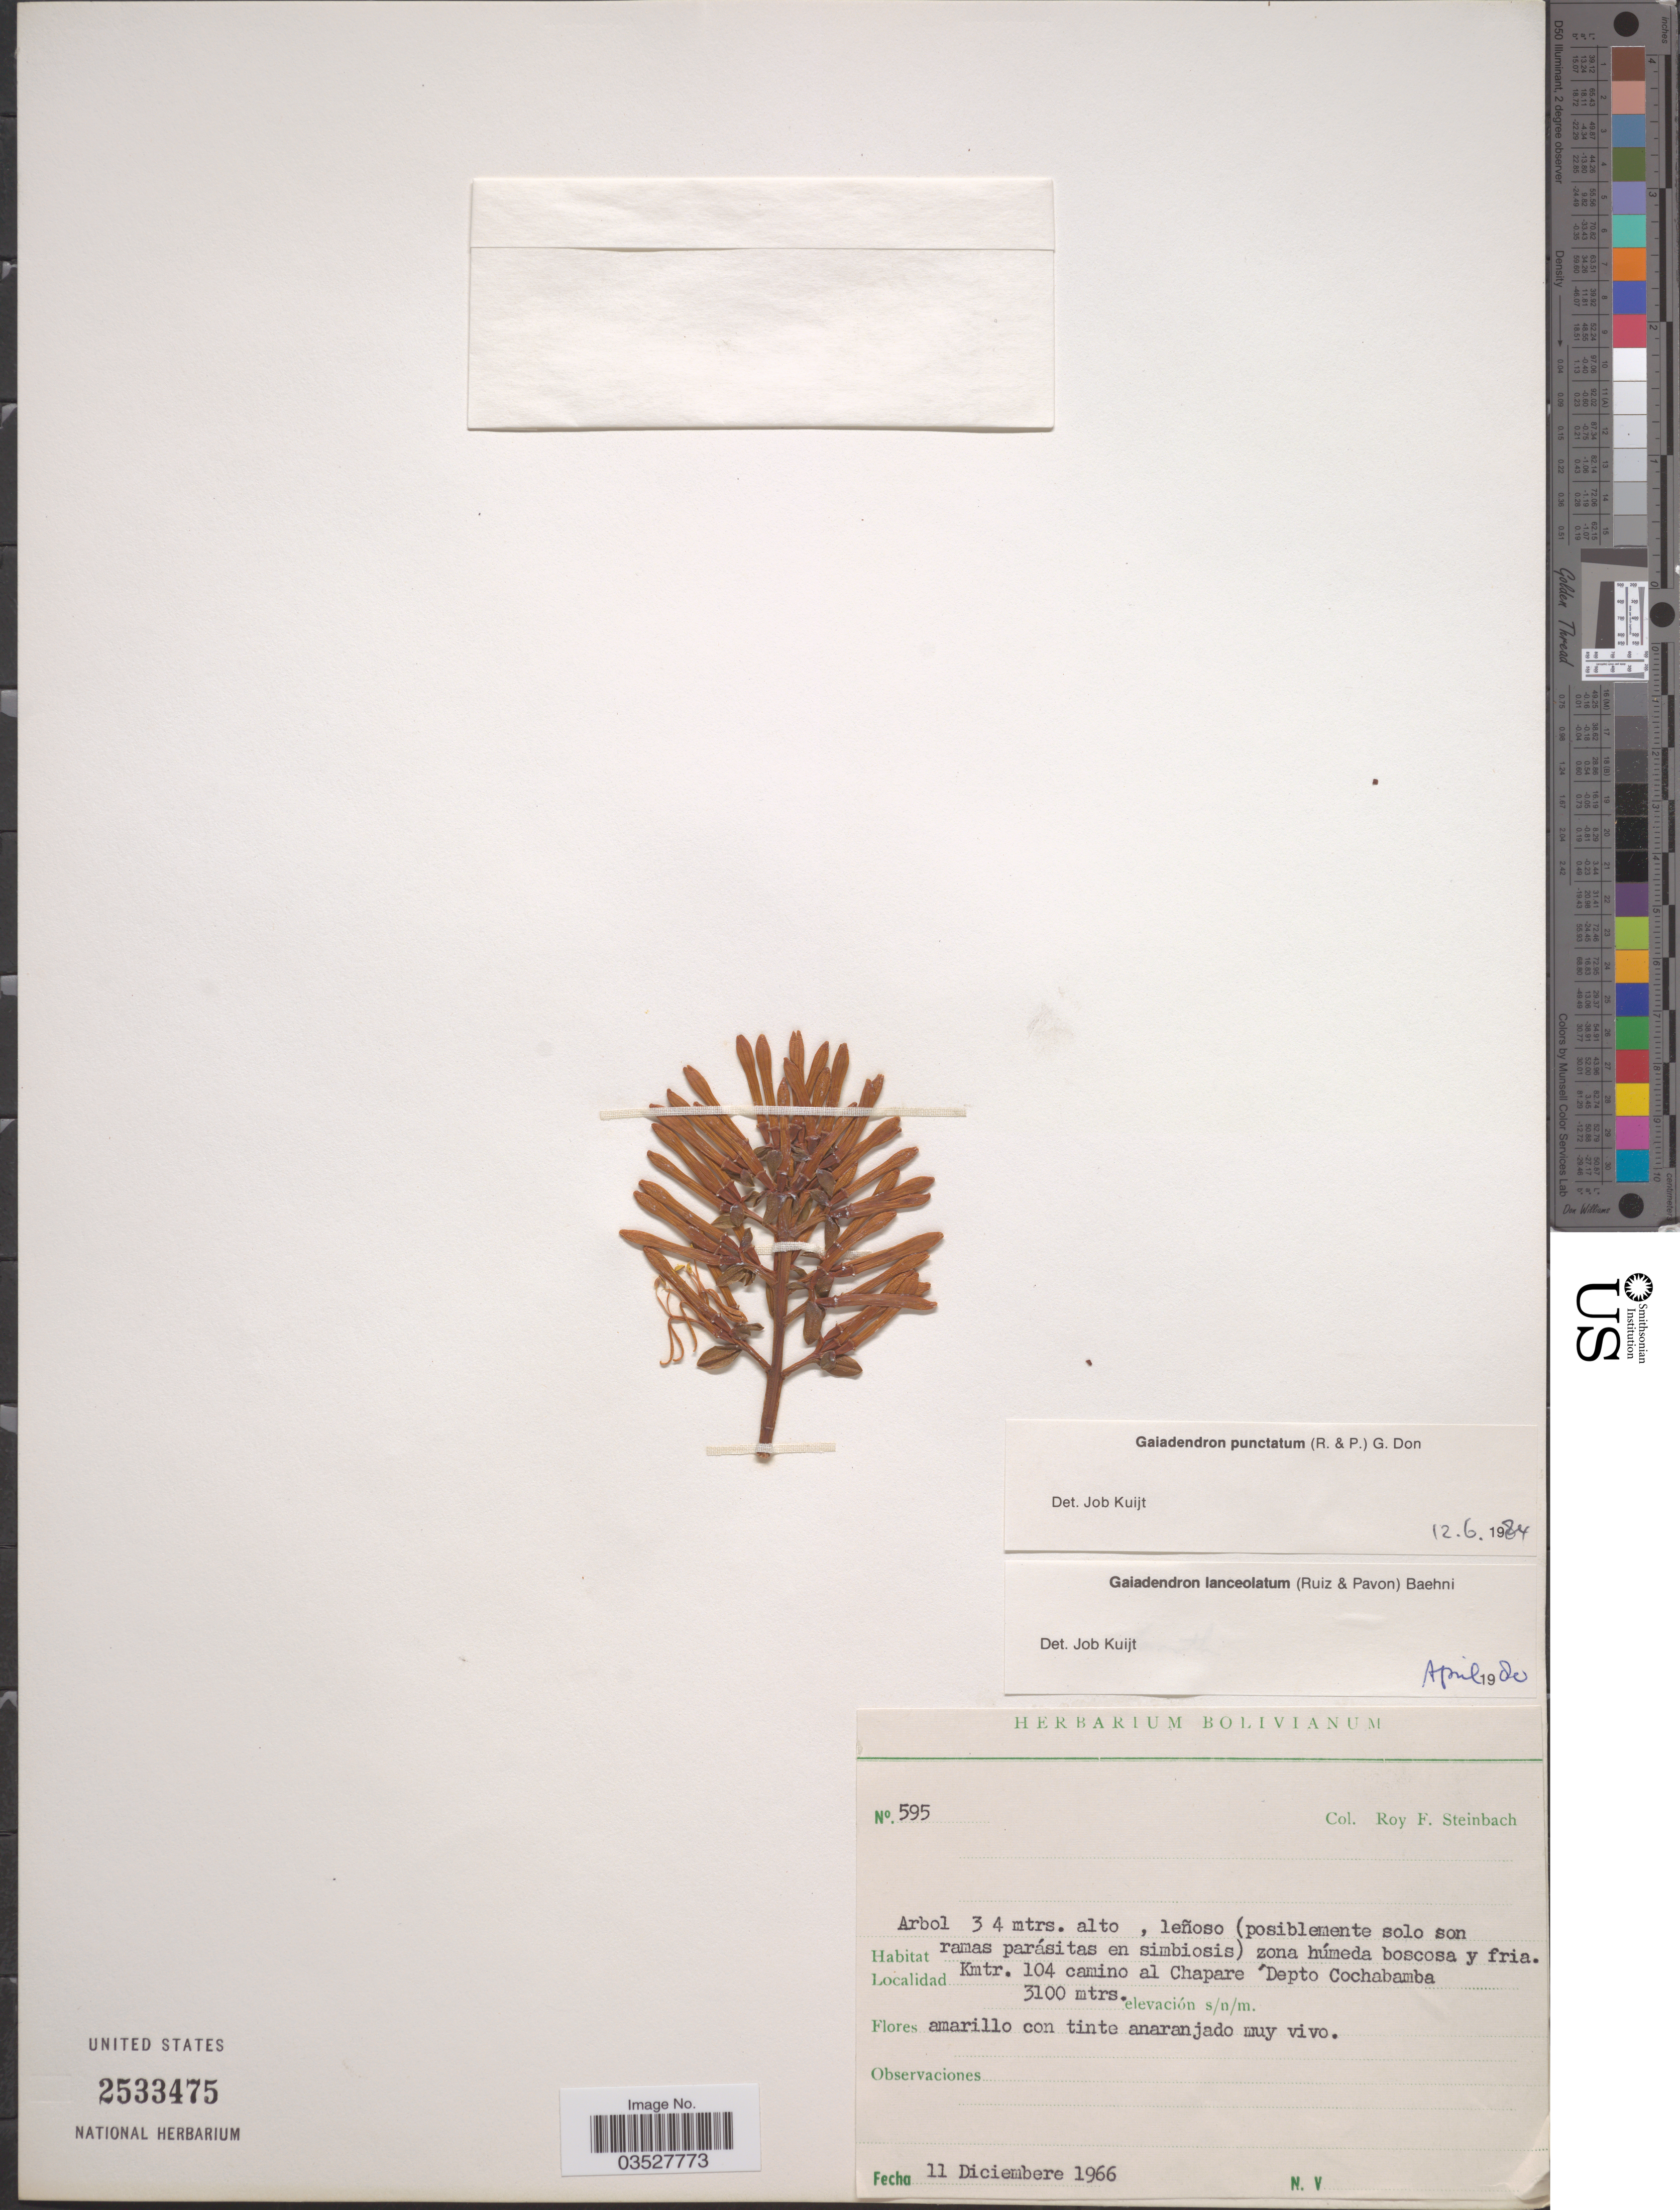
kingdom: Plantae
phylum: Tracheophyta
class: Magnoliopsida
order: Santalales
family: Loranthaceae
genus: Gaiadendron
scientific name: Gaiadendron punctatum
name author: (Ruiz & Pav.) G. Don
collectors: R. F. Steinbach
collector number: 595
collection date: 1966-12-11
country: Bolivia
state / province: Cochabamba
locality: Kmtr. 104 camino al Chapare. Depto. Cochabamba.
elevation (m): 3100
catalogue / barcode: US 2533475